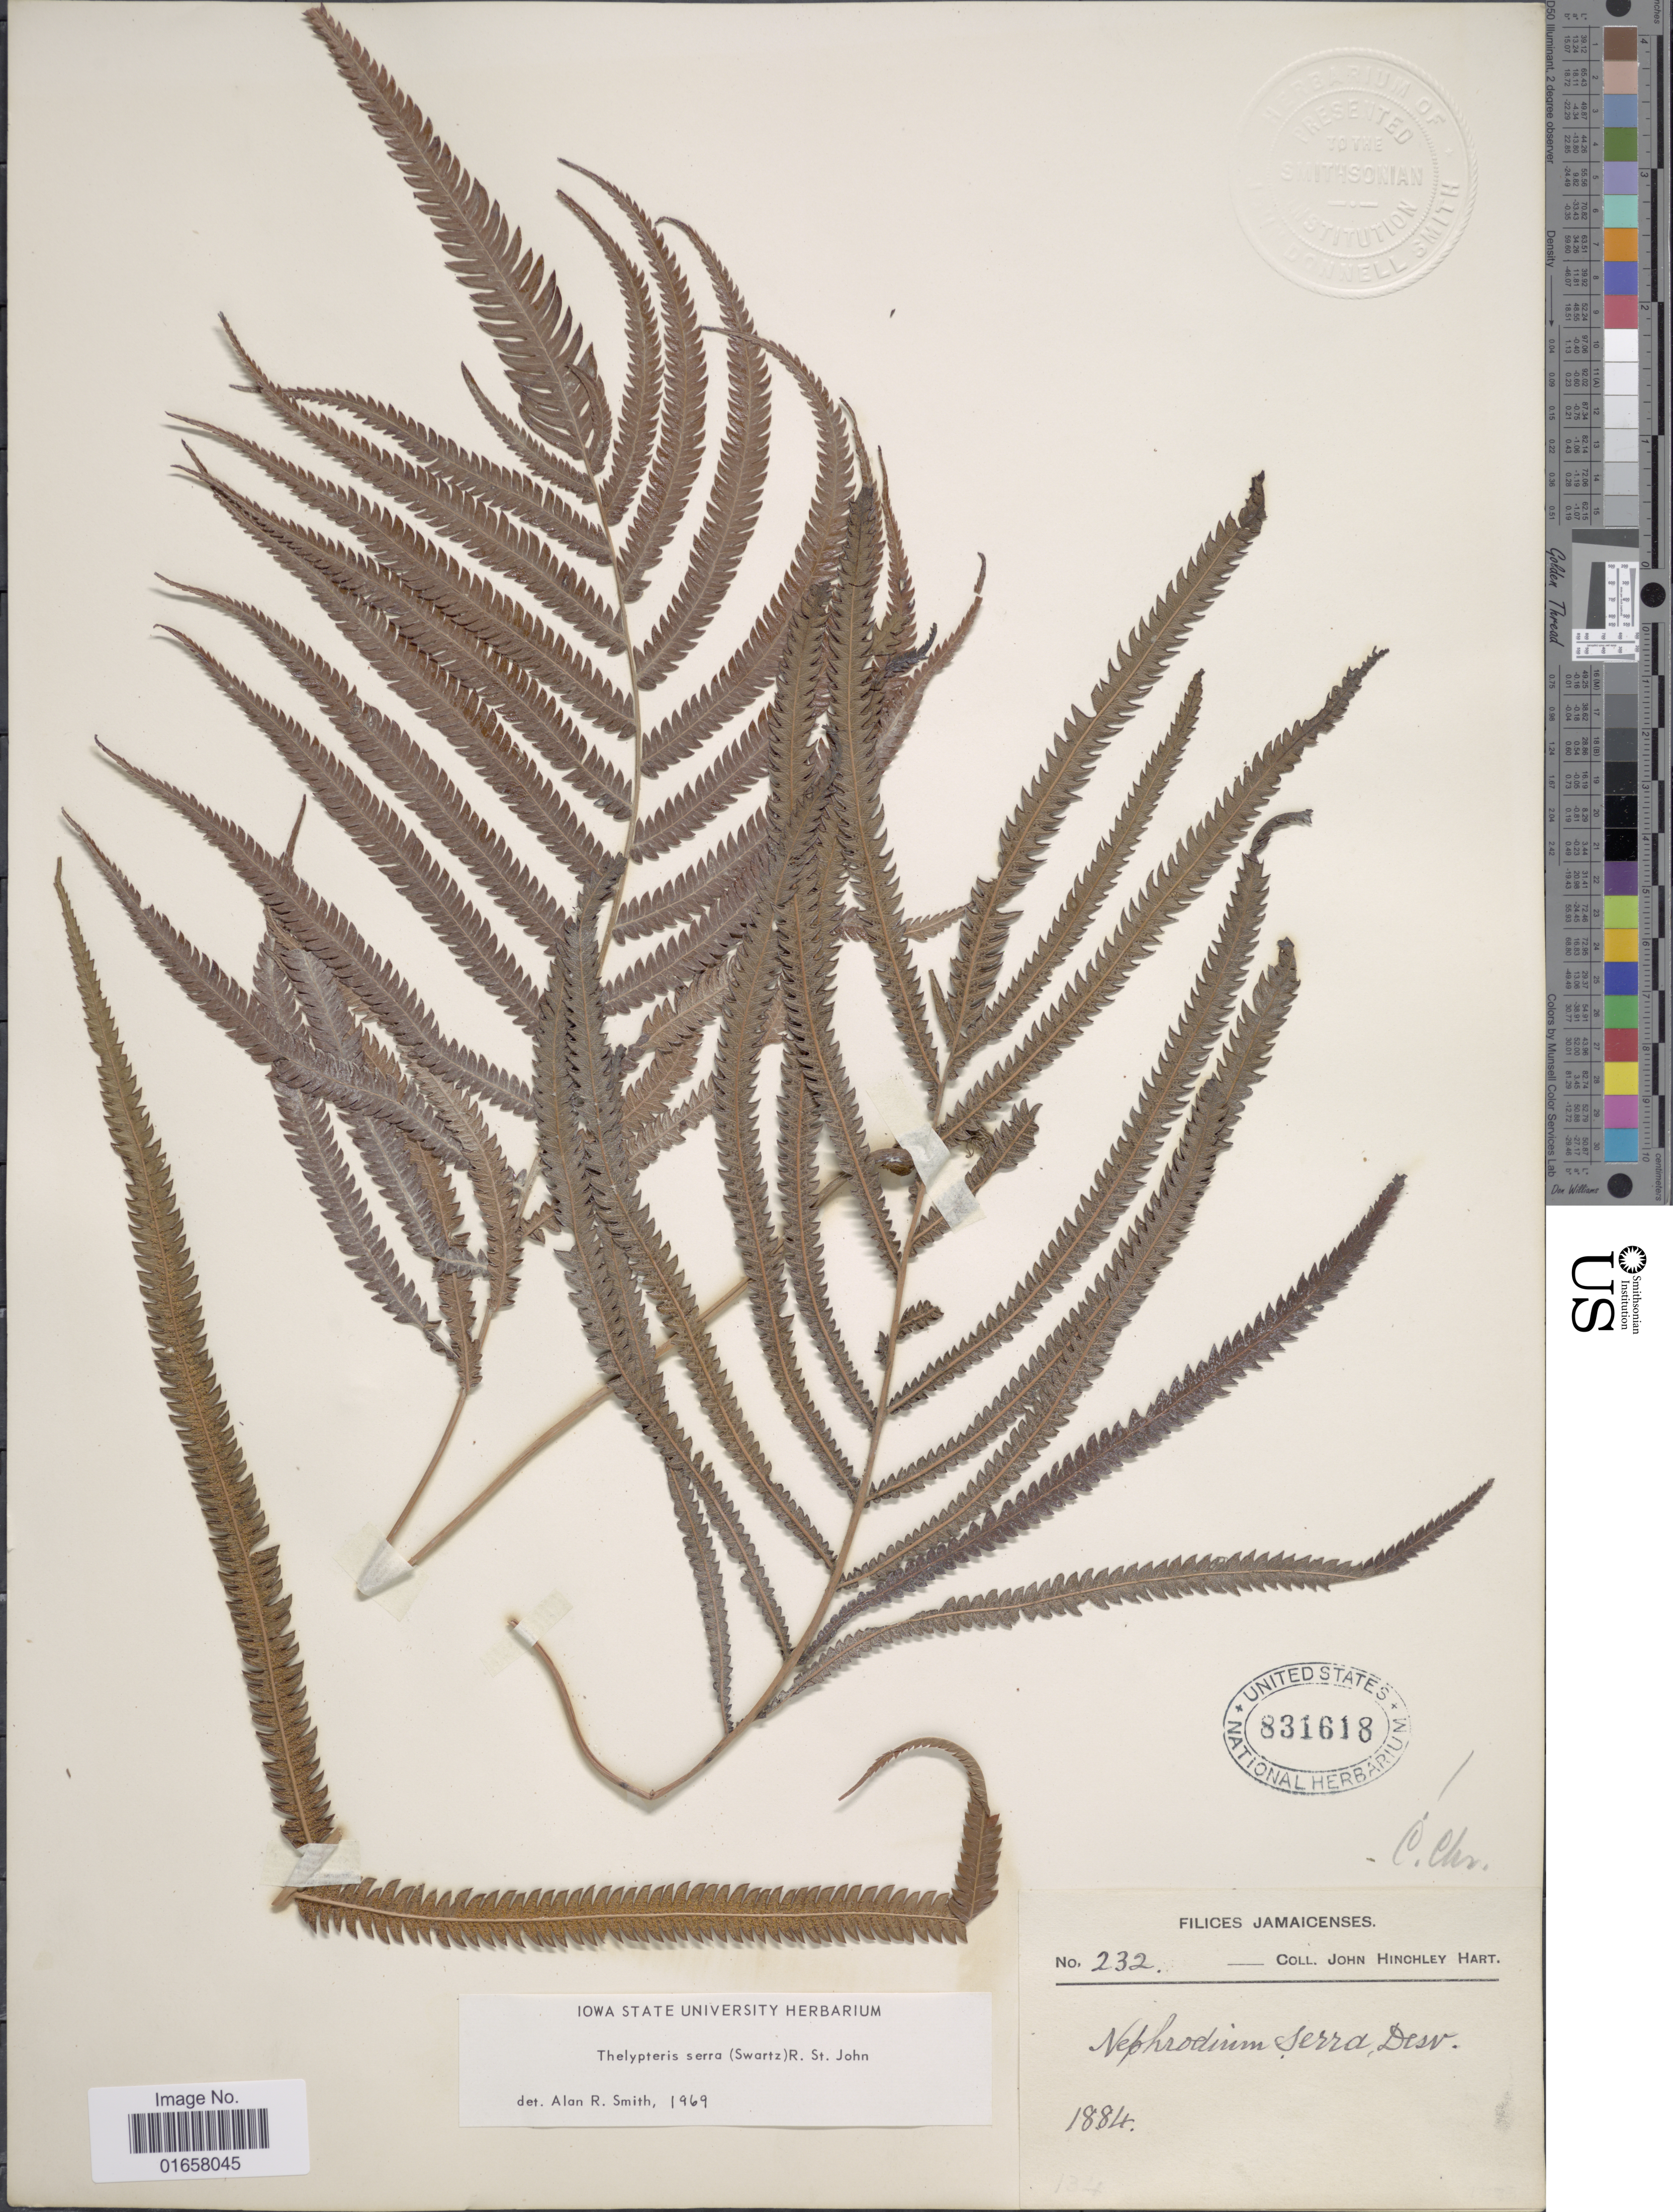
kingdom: Plantae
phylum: Tracheophyta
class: Polypodiopsida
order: Polypodiales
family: Thelypteridaceae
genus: Christella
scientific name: Christella serra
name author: (Sw.) Holttum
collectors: J. H. Hart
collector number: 232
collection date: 1884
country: Jamaica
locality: Jamaicenses.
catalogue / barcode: US 831618